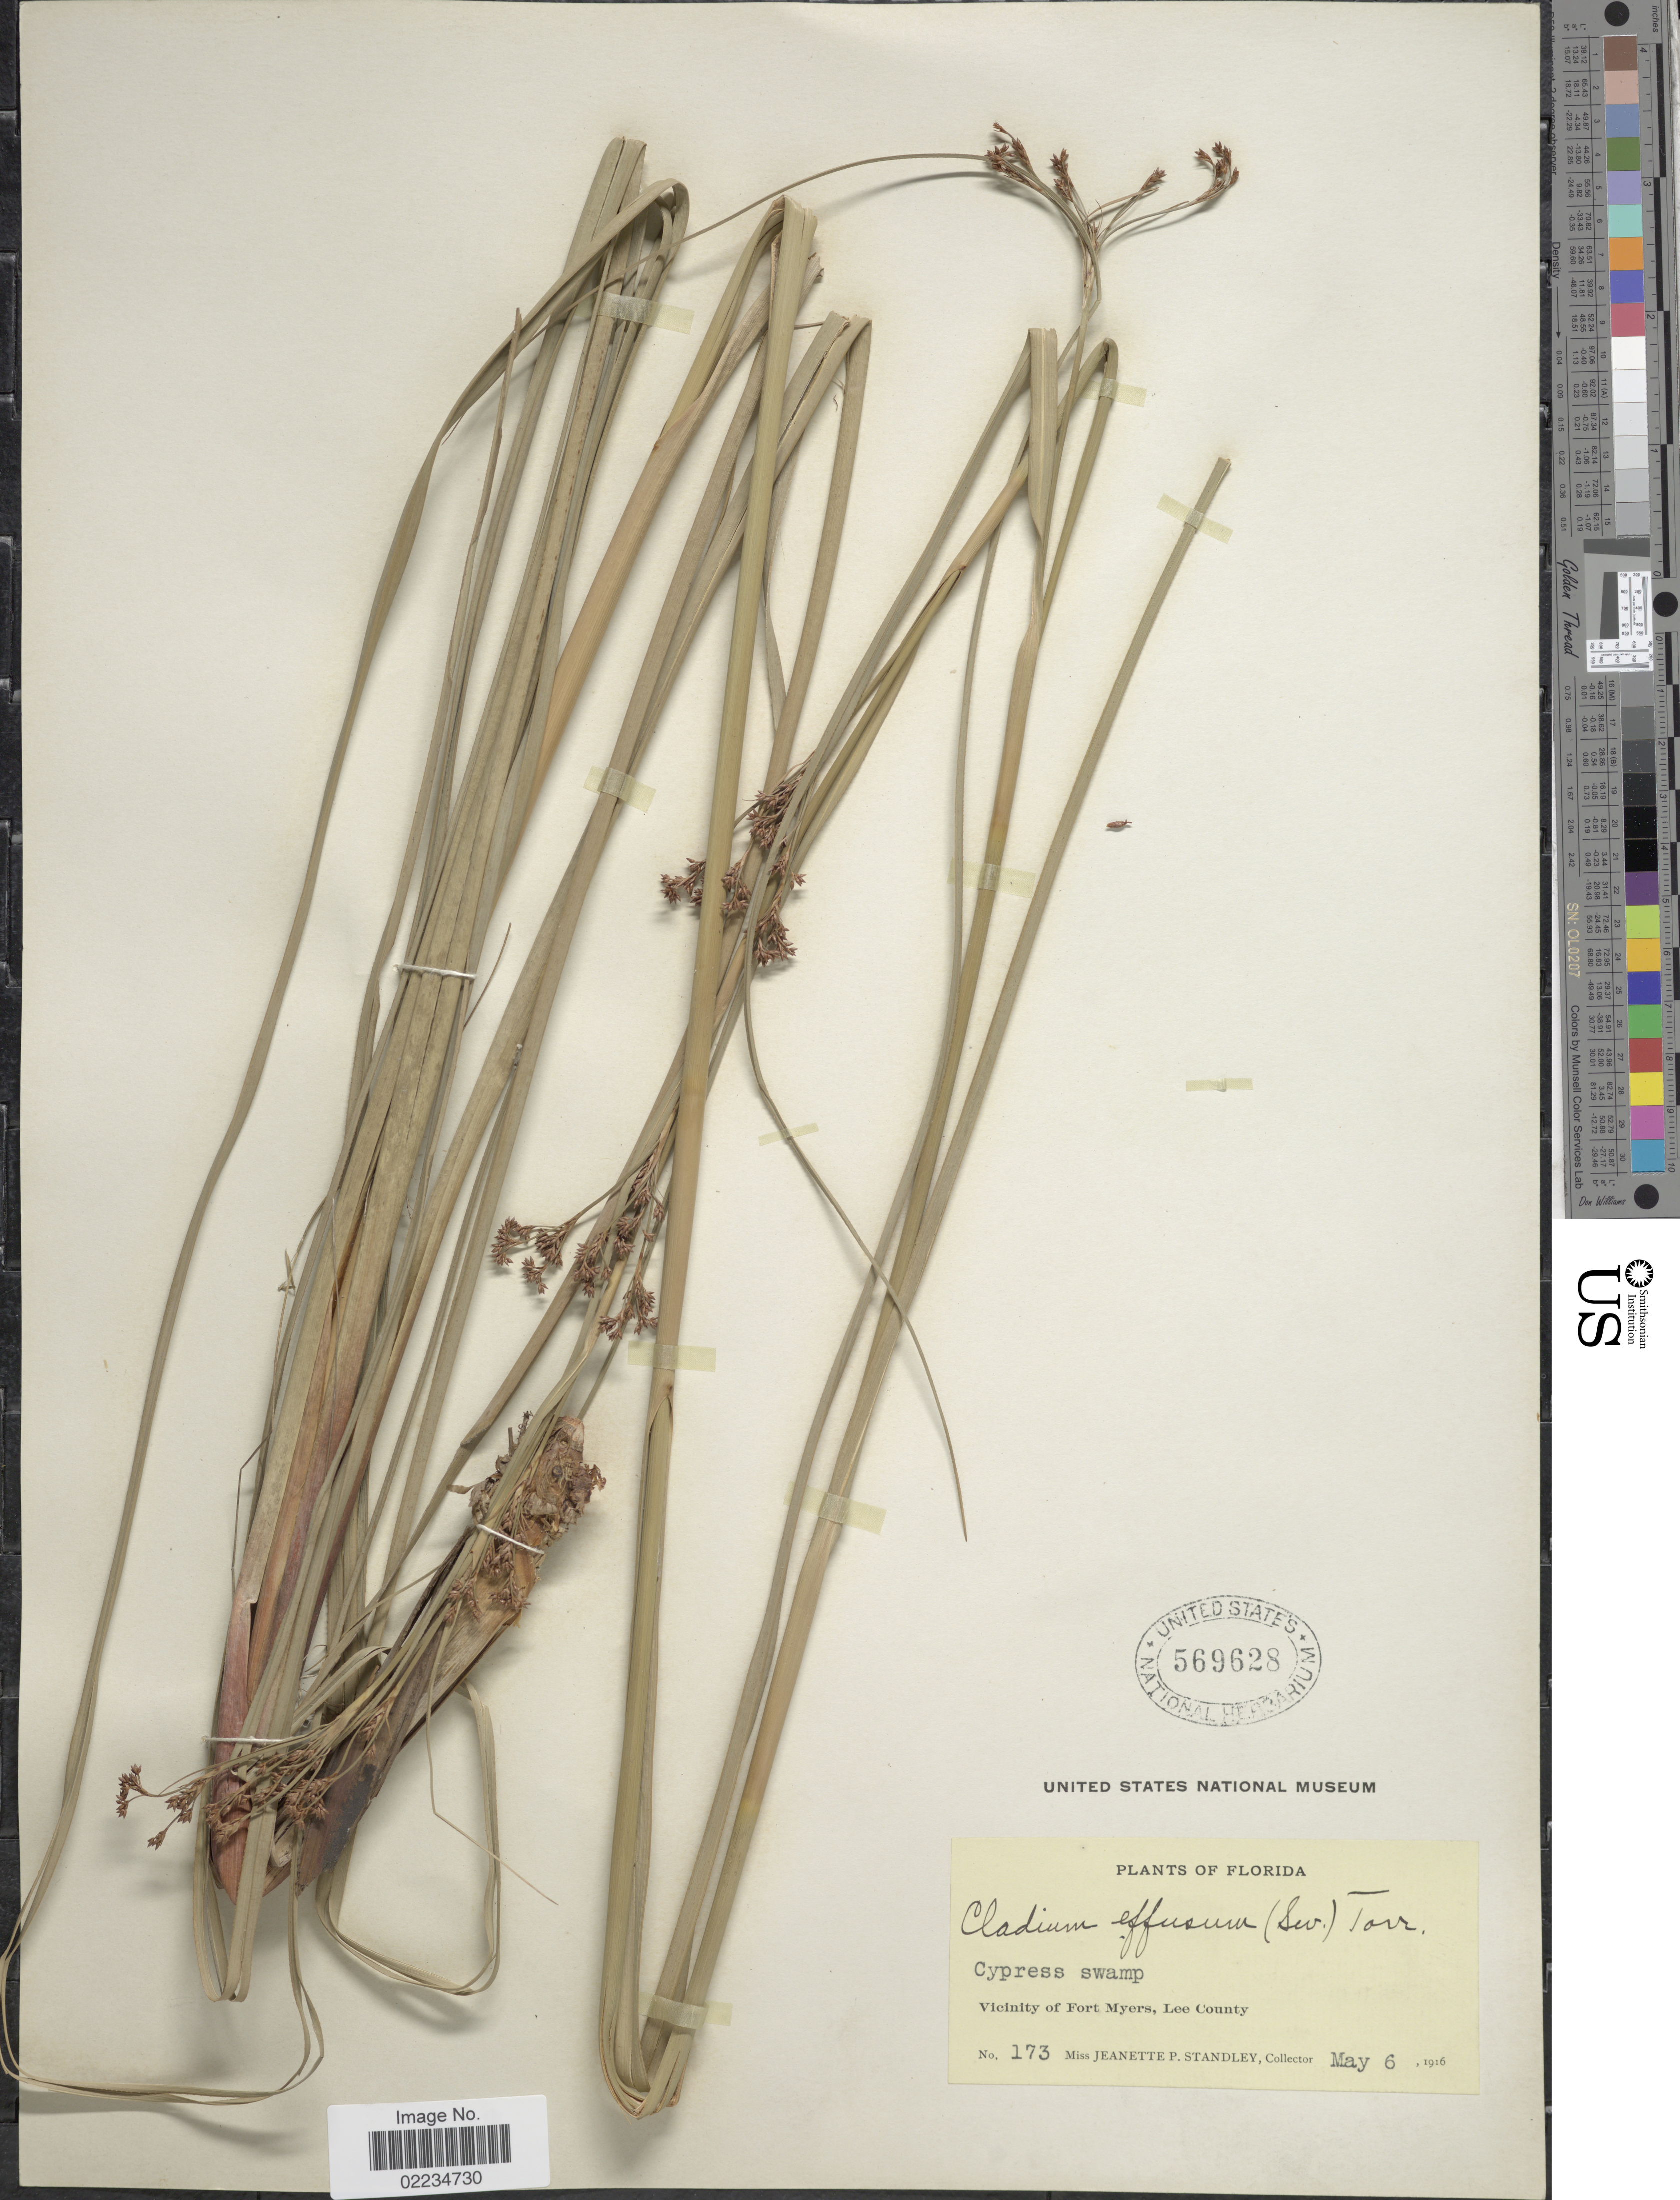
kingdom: Plantae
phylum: Tracheophyta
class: Liliopsida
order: Poales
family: Cyperaceae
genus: Cladium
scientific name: Cladium jamaicense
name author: Crantz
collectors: J. P. Standley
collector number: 173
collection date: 1916-05-06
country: United States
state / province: Florida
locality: Cypress swamp, Vicinity of Fort Myers, Lee County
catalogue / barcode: US 569628